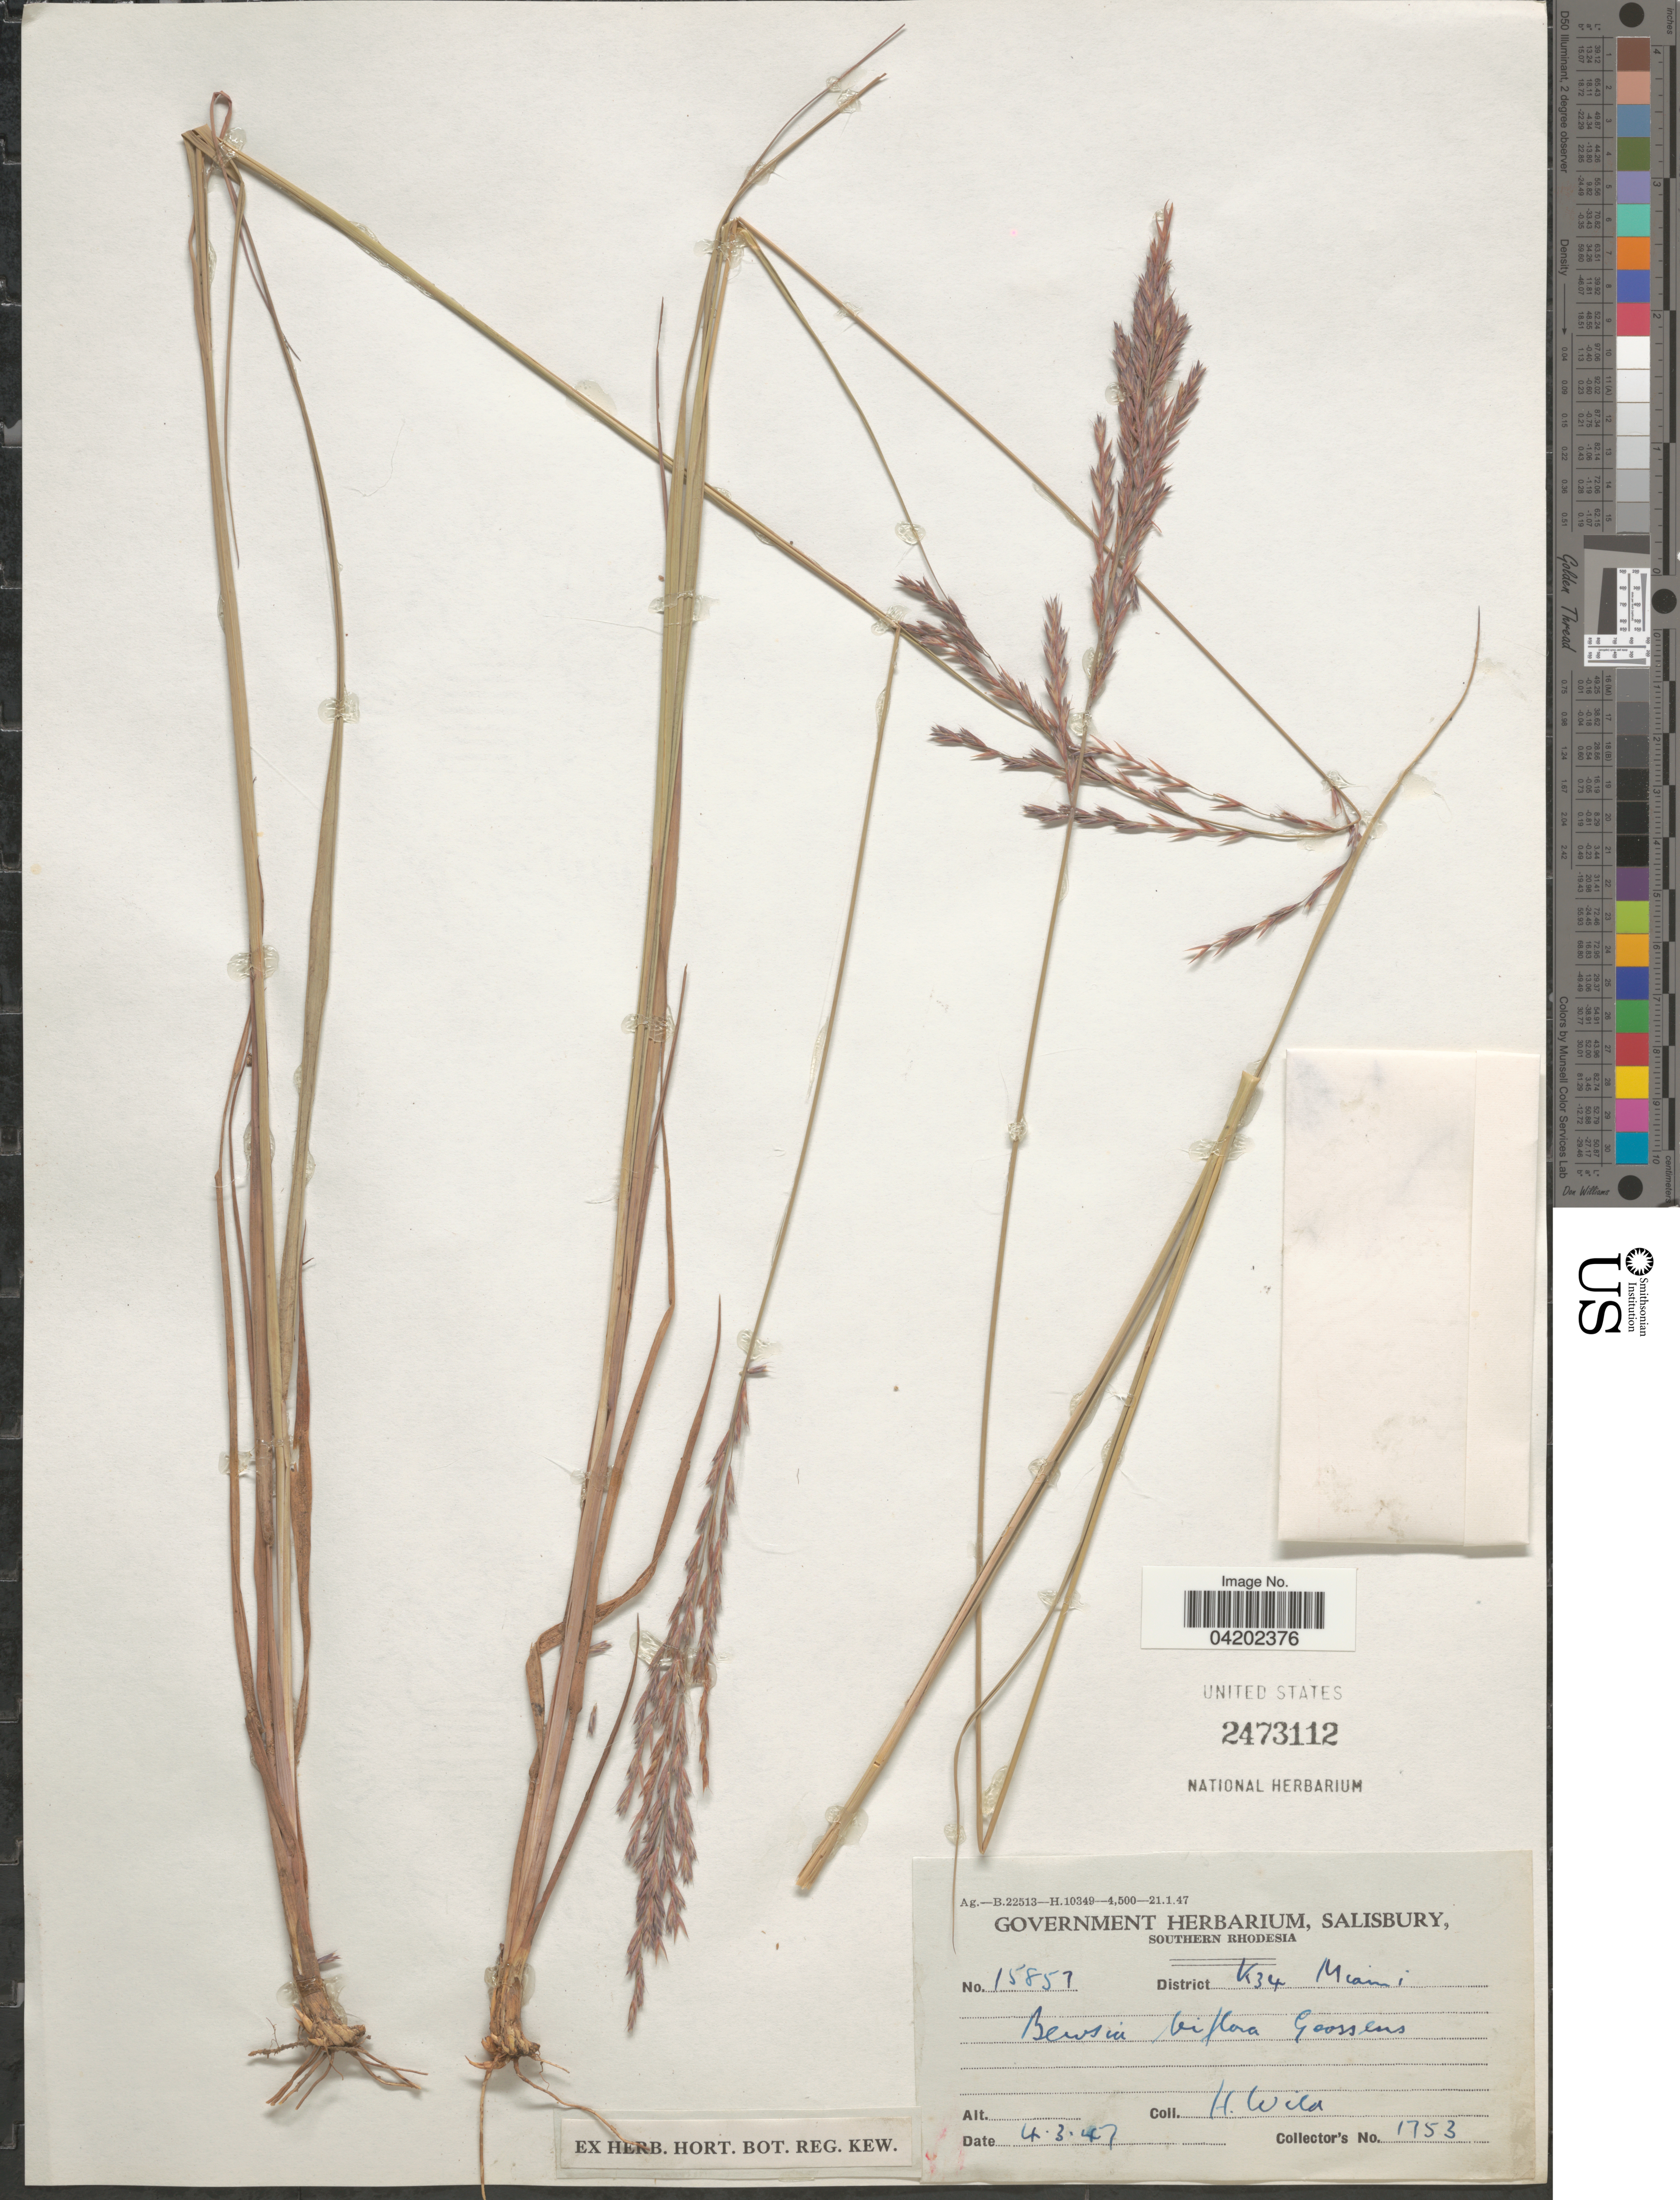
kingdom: Plantae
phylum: Tracheophyta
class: Liliopsida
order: Poales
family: Poaceae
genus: Bewsia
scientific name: Bewsia biflora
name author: (Hack.) Gooss.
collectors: H. Wild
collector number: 1753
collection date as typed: Transcribed d/m/y: 4/3/47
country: Zimbabwe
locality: Southern Rhodesia. District K34 Miami.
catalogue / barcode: US 2473112